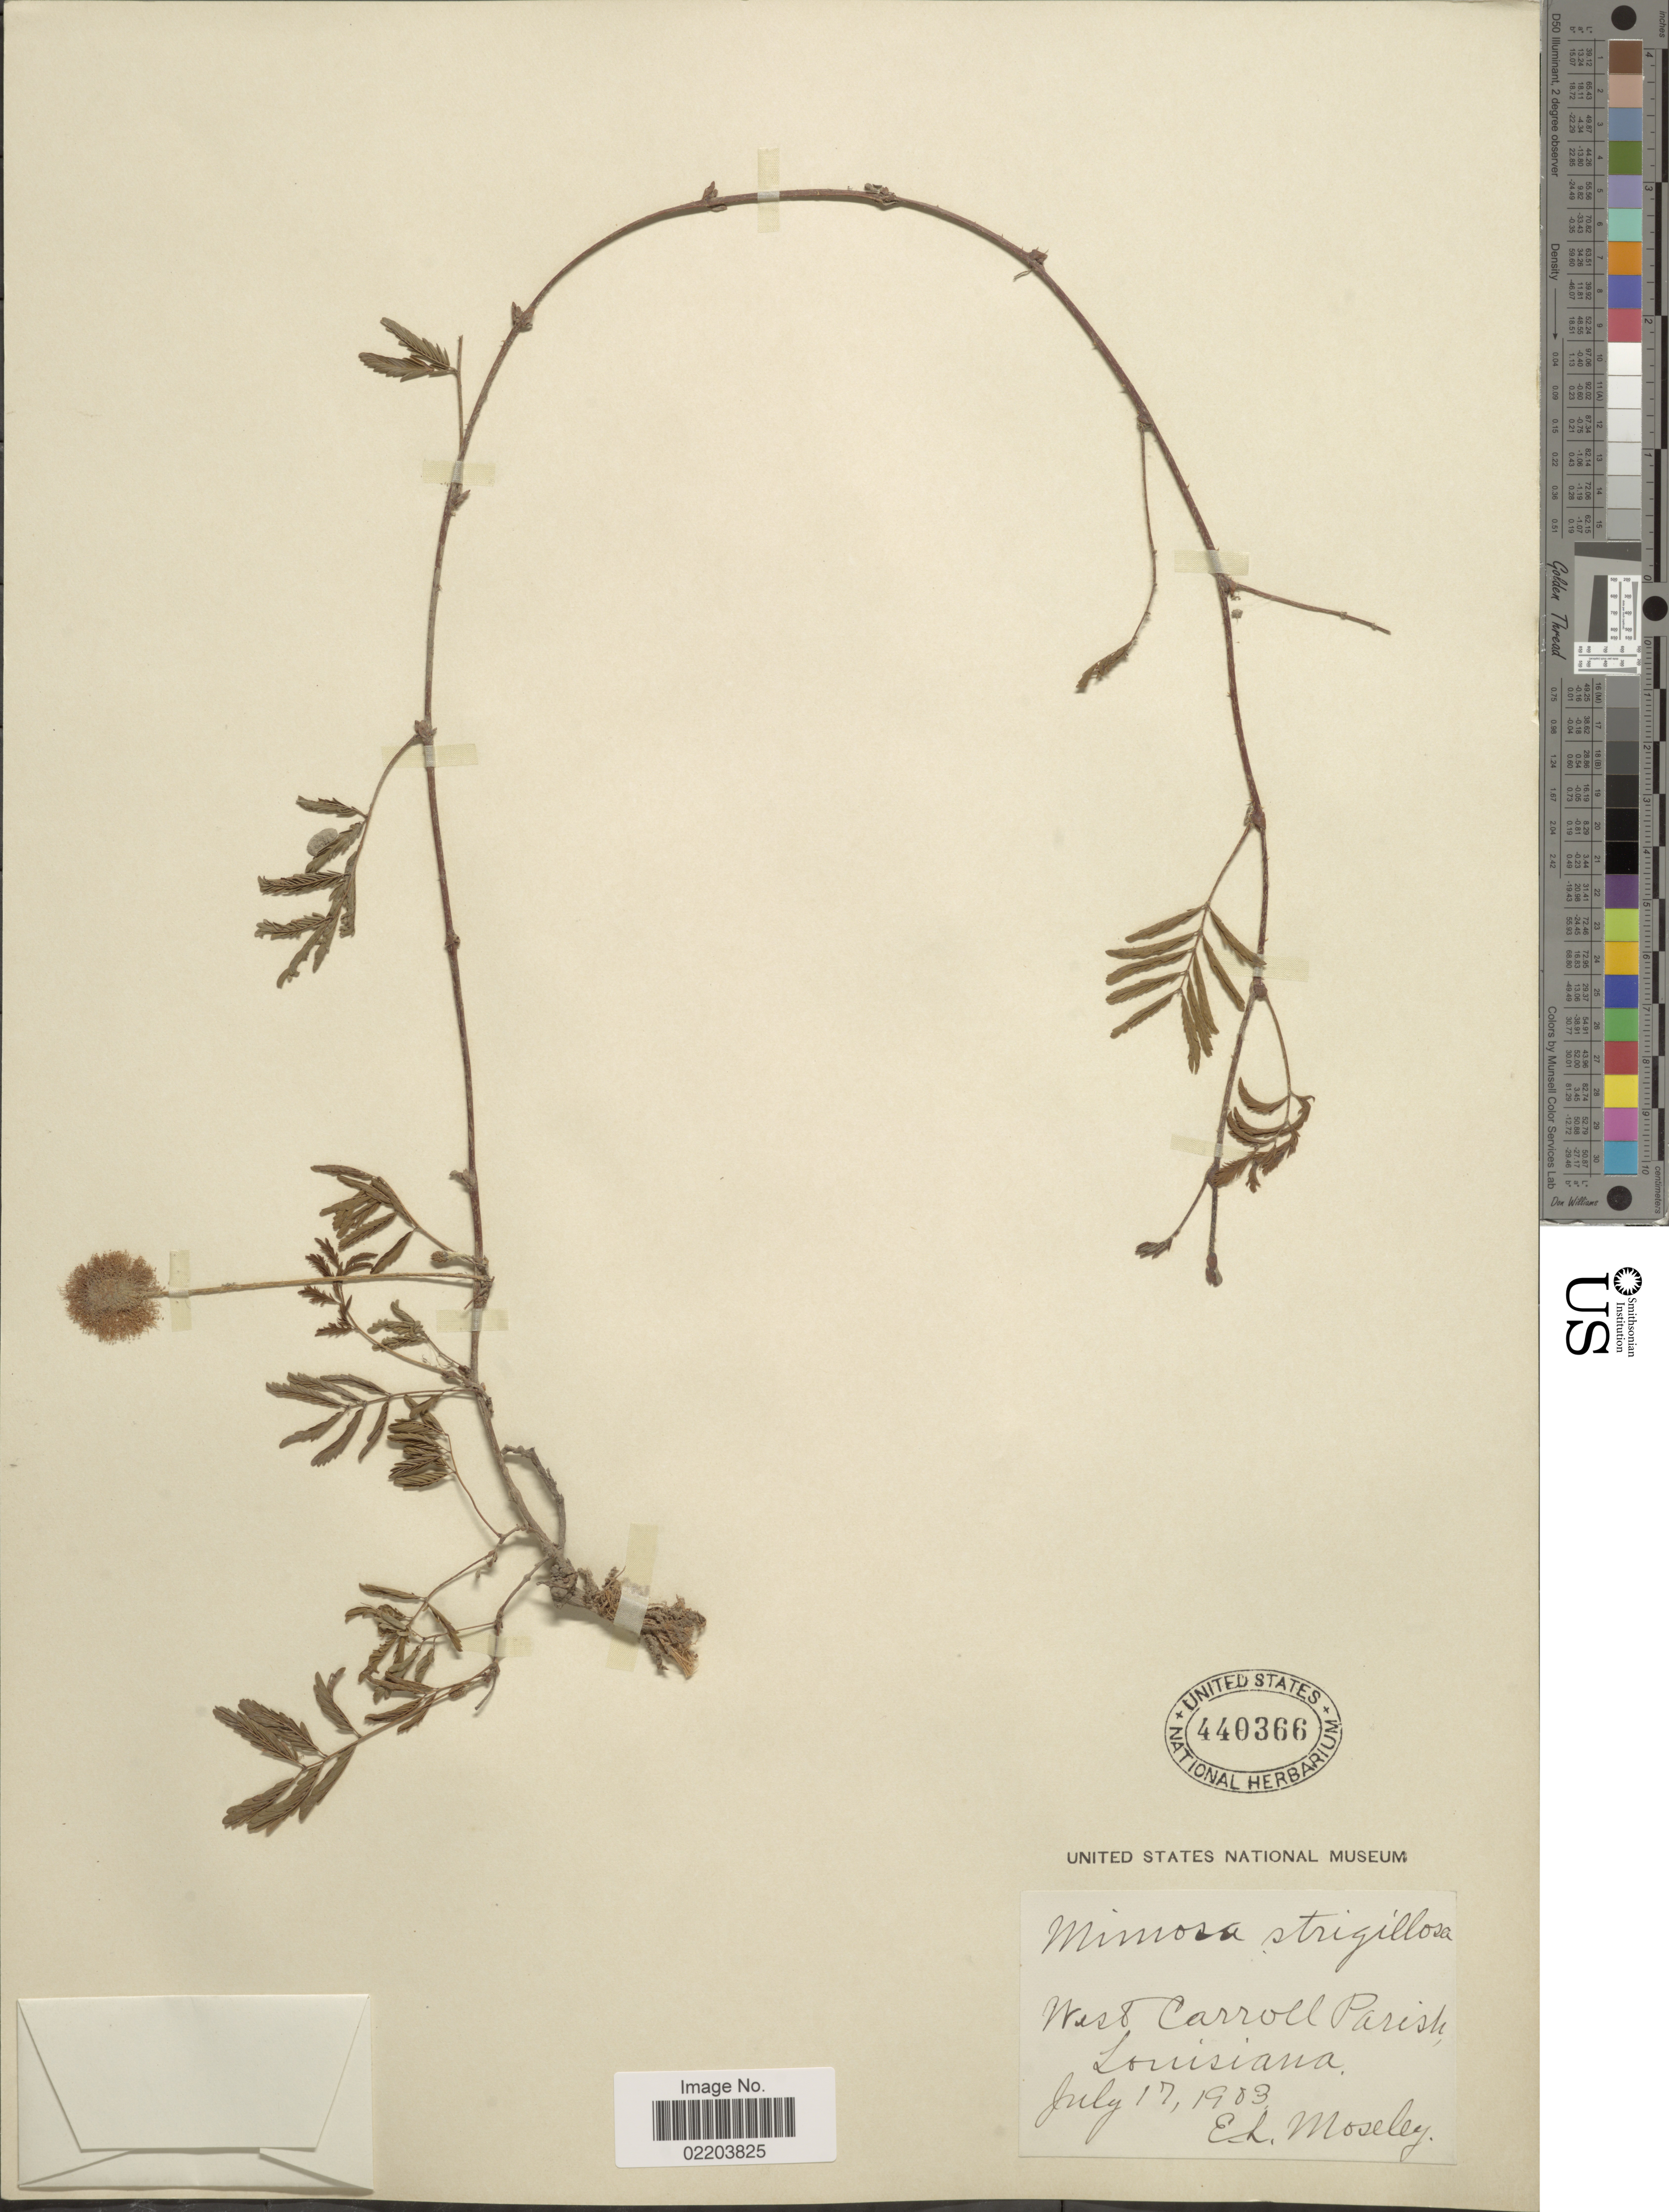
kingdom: Plantae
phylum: Tracheophyta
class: Magnoliopsida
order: Fabales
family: Fabaceae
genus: Mimosa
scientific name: Mimosa strigillosa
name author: Torr. & A. Gray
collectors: E. Moseley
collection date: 1903-07-17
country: United States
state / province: Louisiana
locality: West Carroll Parish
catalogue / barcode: US 440366